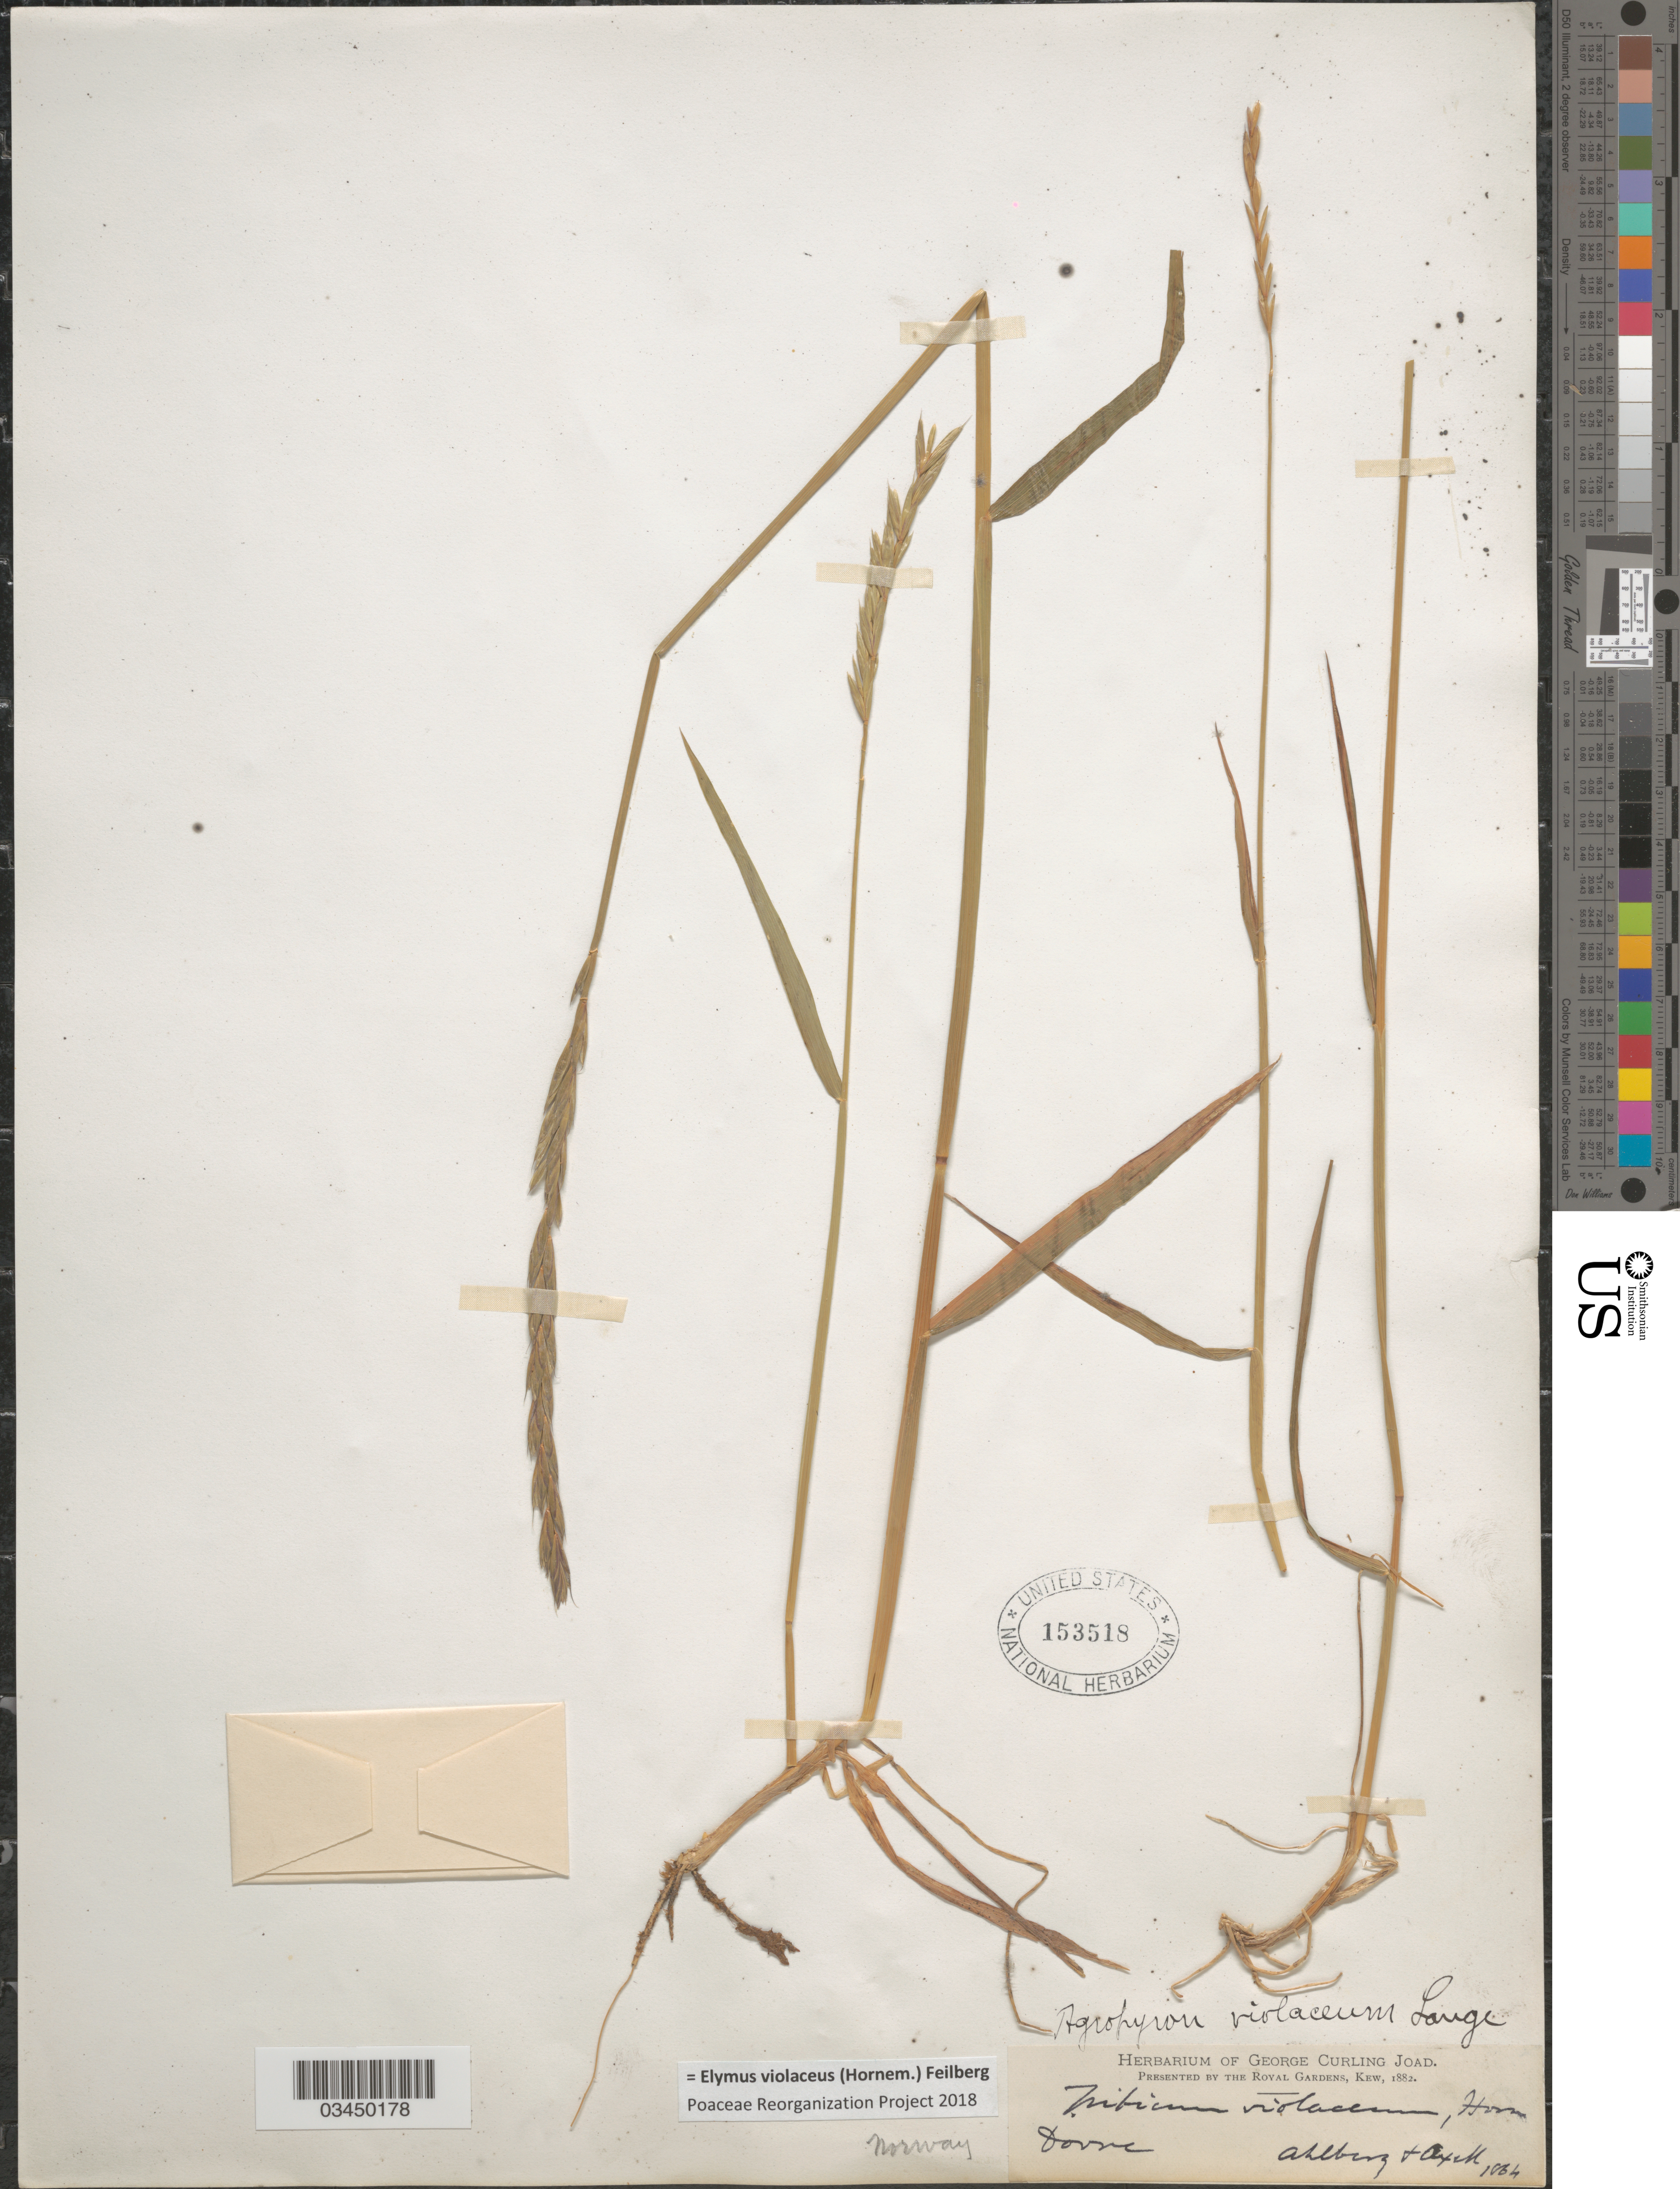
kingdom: Plantae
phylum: Tracheophyta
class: Liliopsida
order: Poales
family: Poaceae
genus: Elymus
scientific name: Elymus violaceus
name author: (Hornem.) Feilberg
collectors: Ahlberg & Axell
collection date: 1864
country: Norway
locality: Dovre.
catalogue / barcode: US 153518